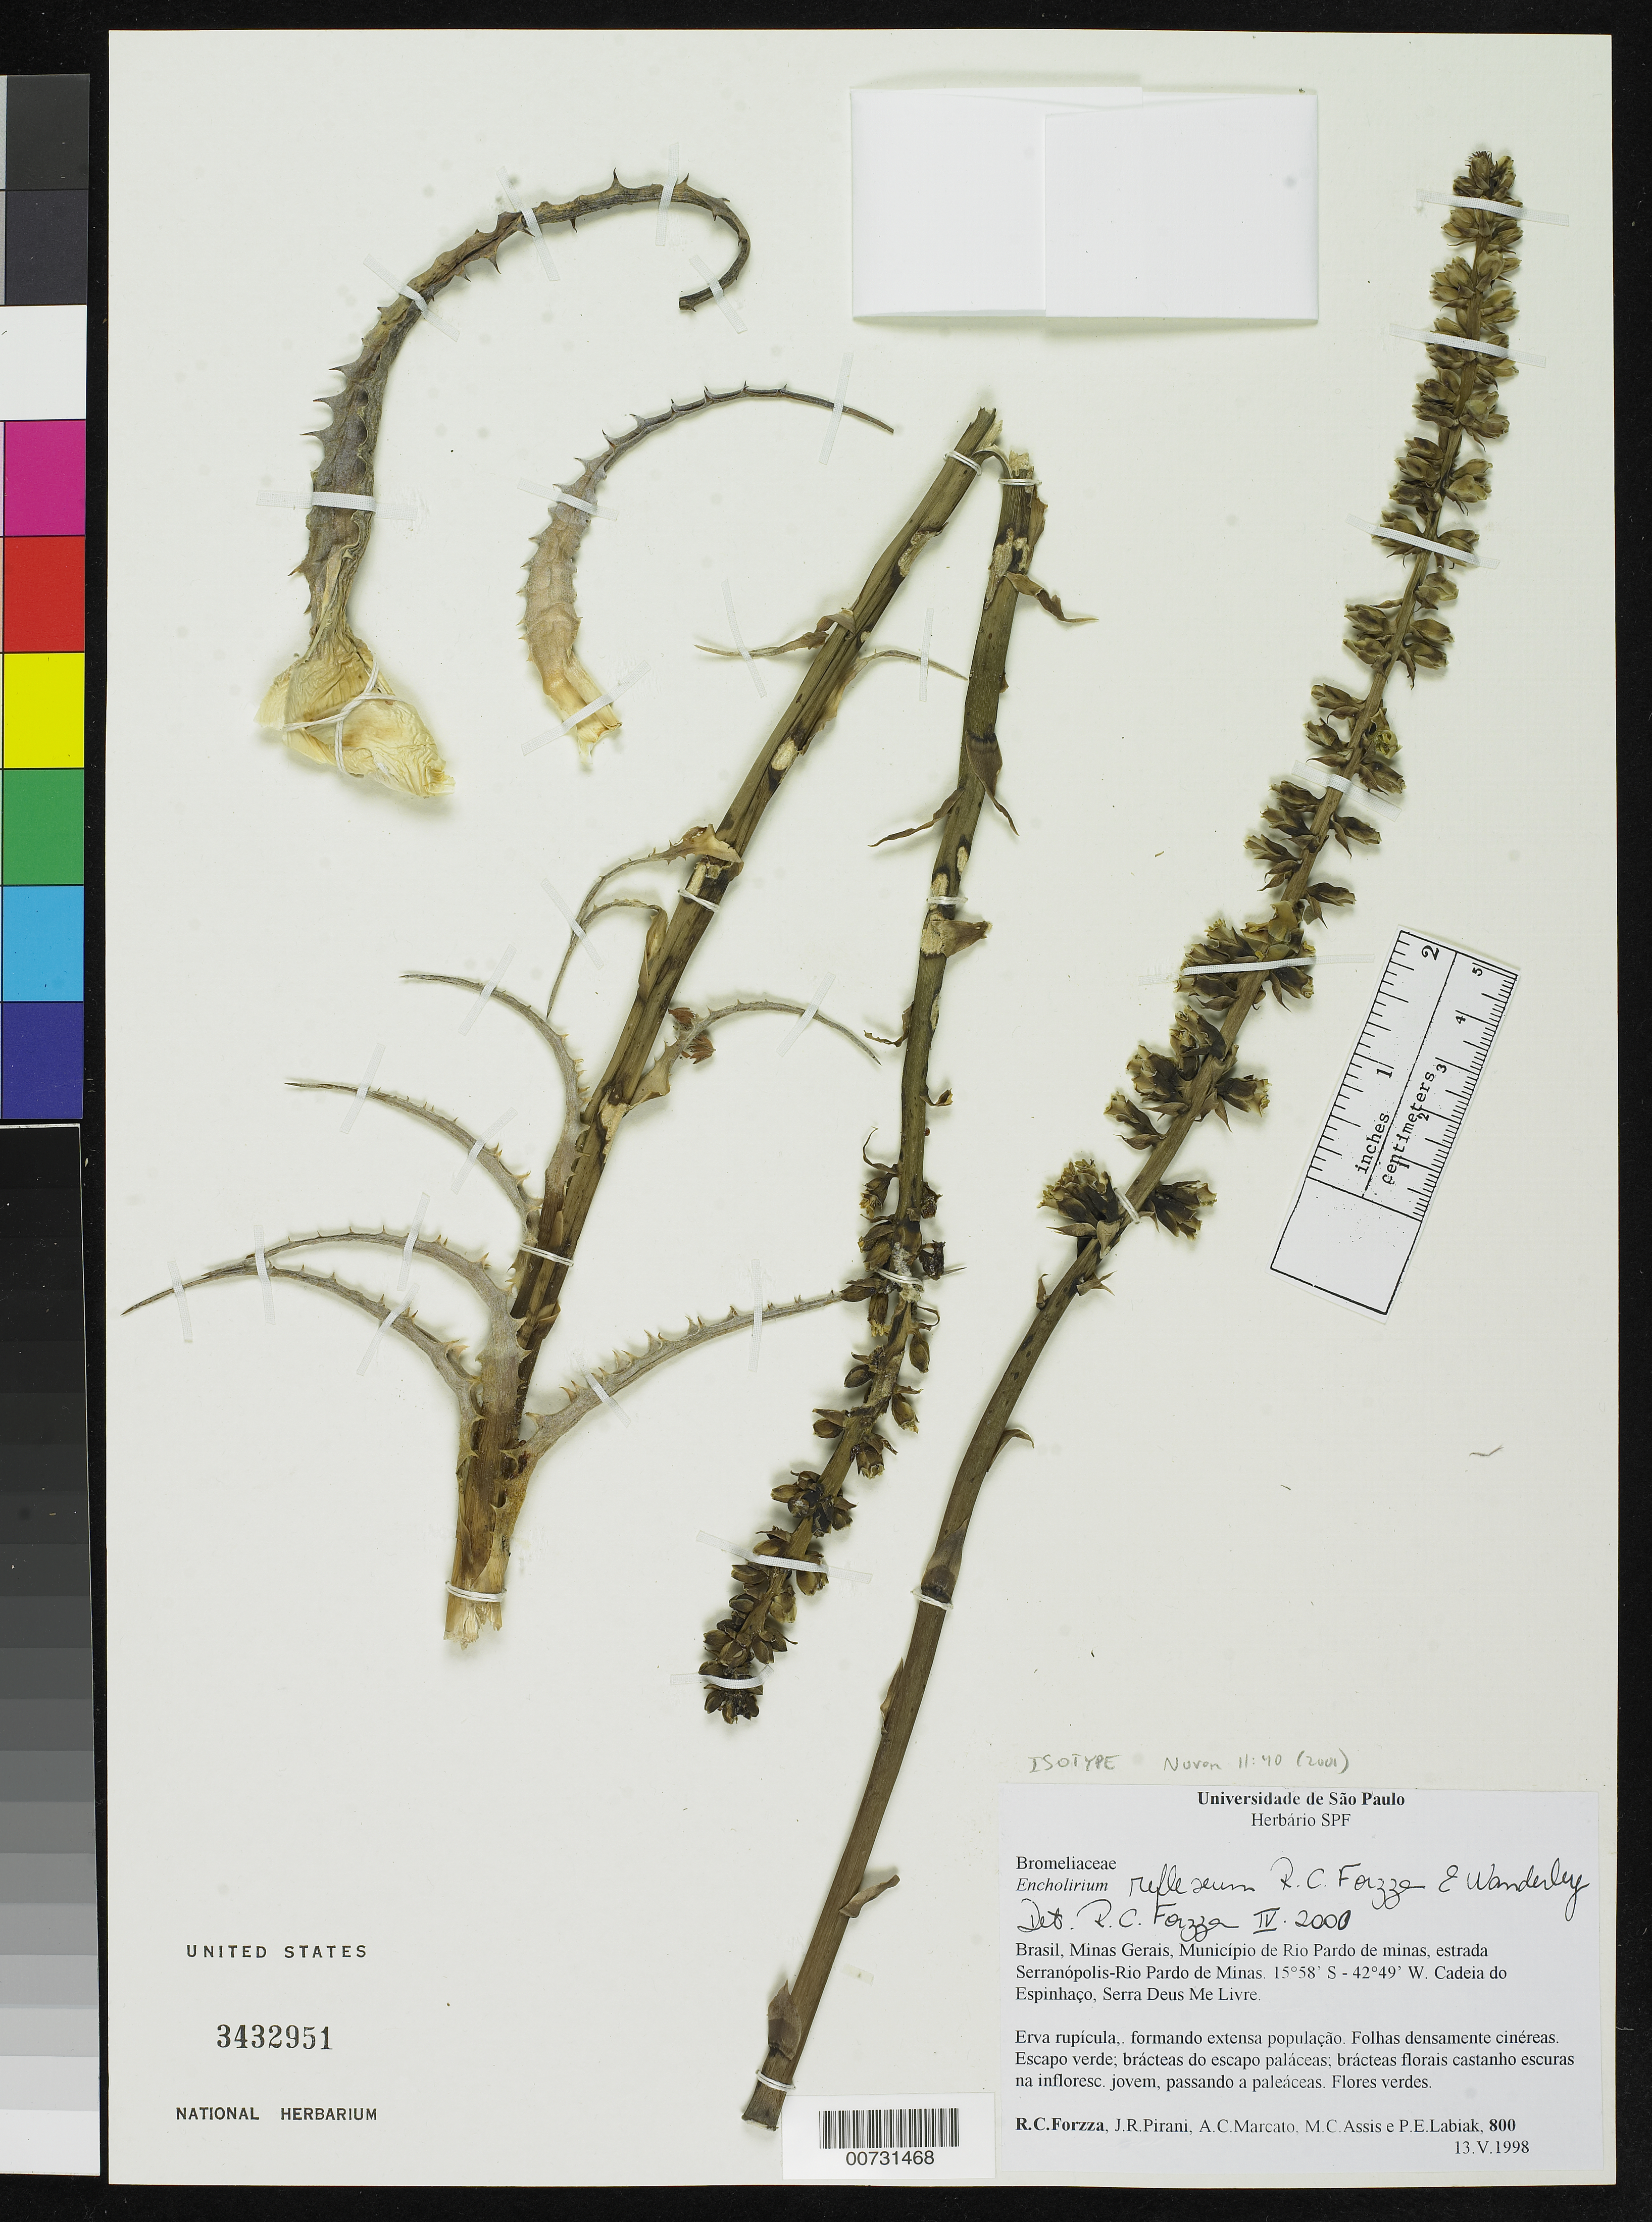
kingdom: Plantae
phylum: Tracheophyta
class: Liliopsida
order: Poales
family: Bromeliaceae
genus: Encholirium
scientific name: Encholirium reflexum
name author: Forzza & Wand.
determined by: Forzza, R. C.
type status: Isotype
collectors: R. C. Forzza, J. R. Pirani, A. Marcato, M. C. Assis & P. Labiak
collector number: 800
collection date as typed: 13 May 1998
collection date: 1998-05-13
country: Brazil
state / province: Minas Gerais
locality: Municipio de Rio Pardo de minas, estrada Serranópolis-Rio Pardo de Minas. Cadeia do Espinhaço, Serra Deus Me Livre.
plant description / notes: Holotype at SPF.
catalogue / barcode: US 3432951